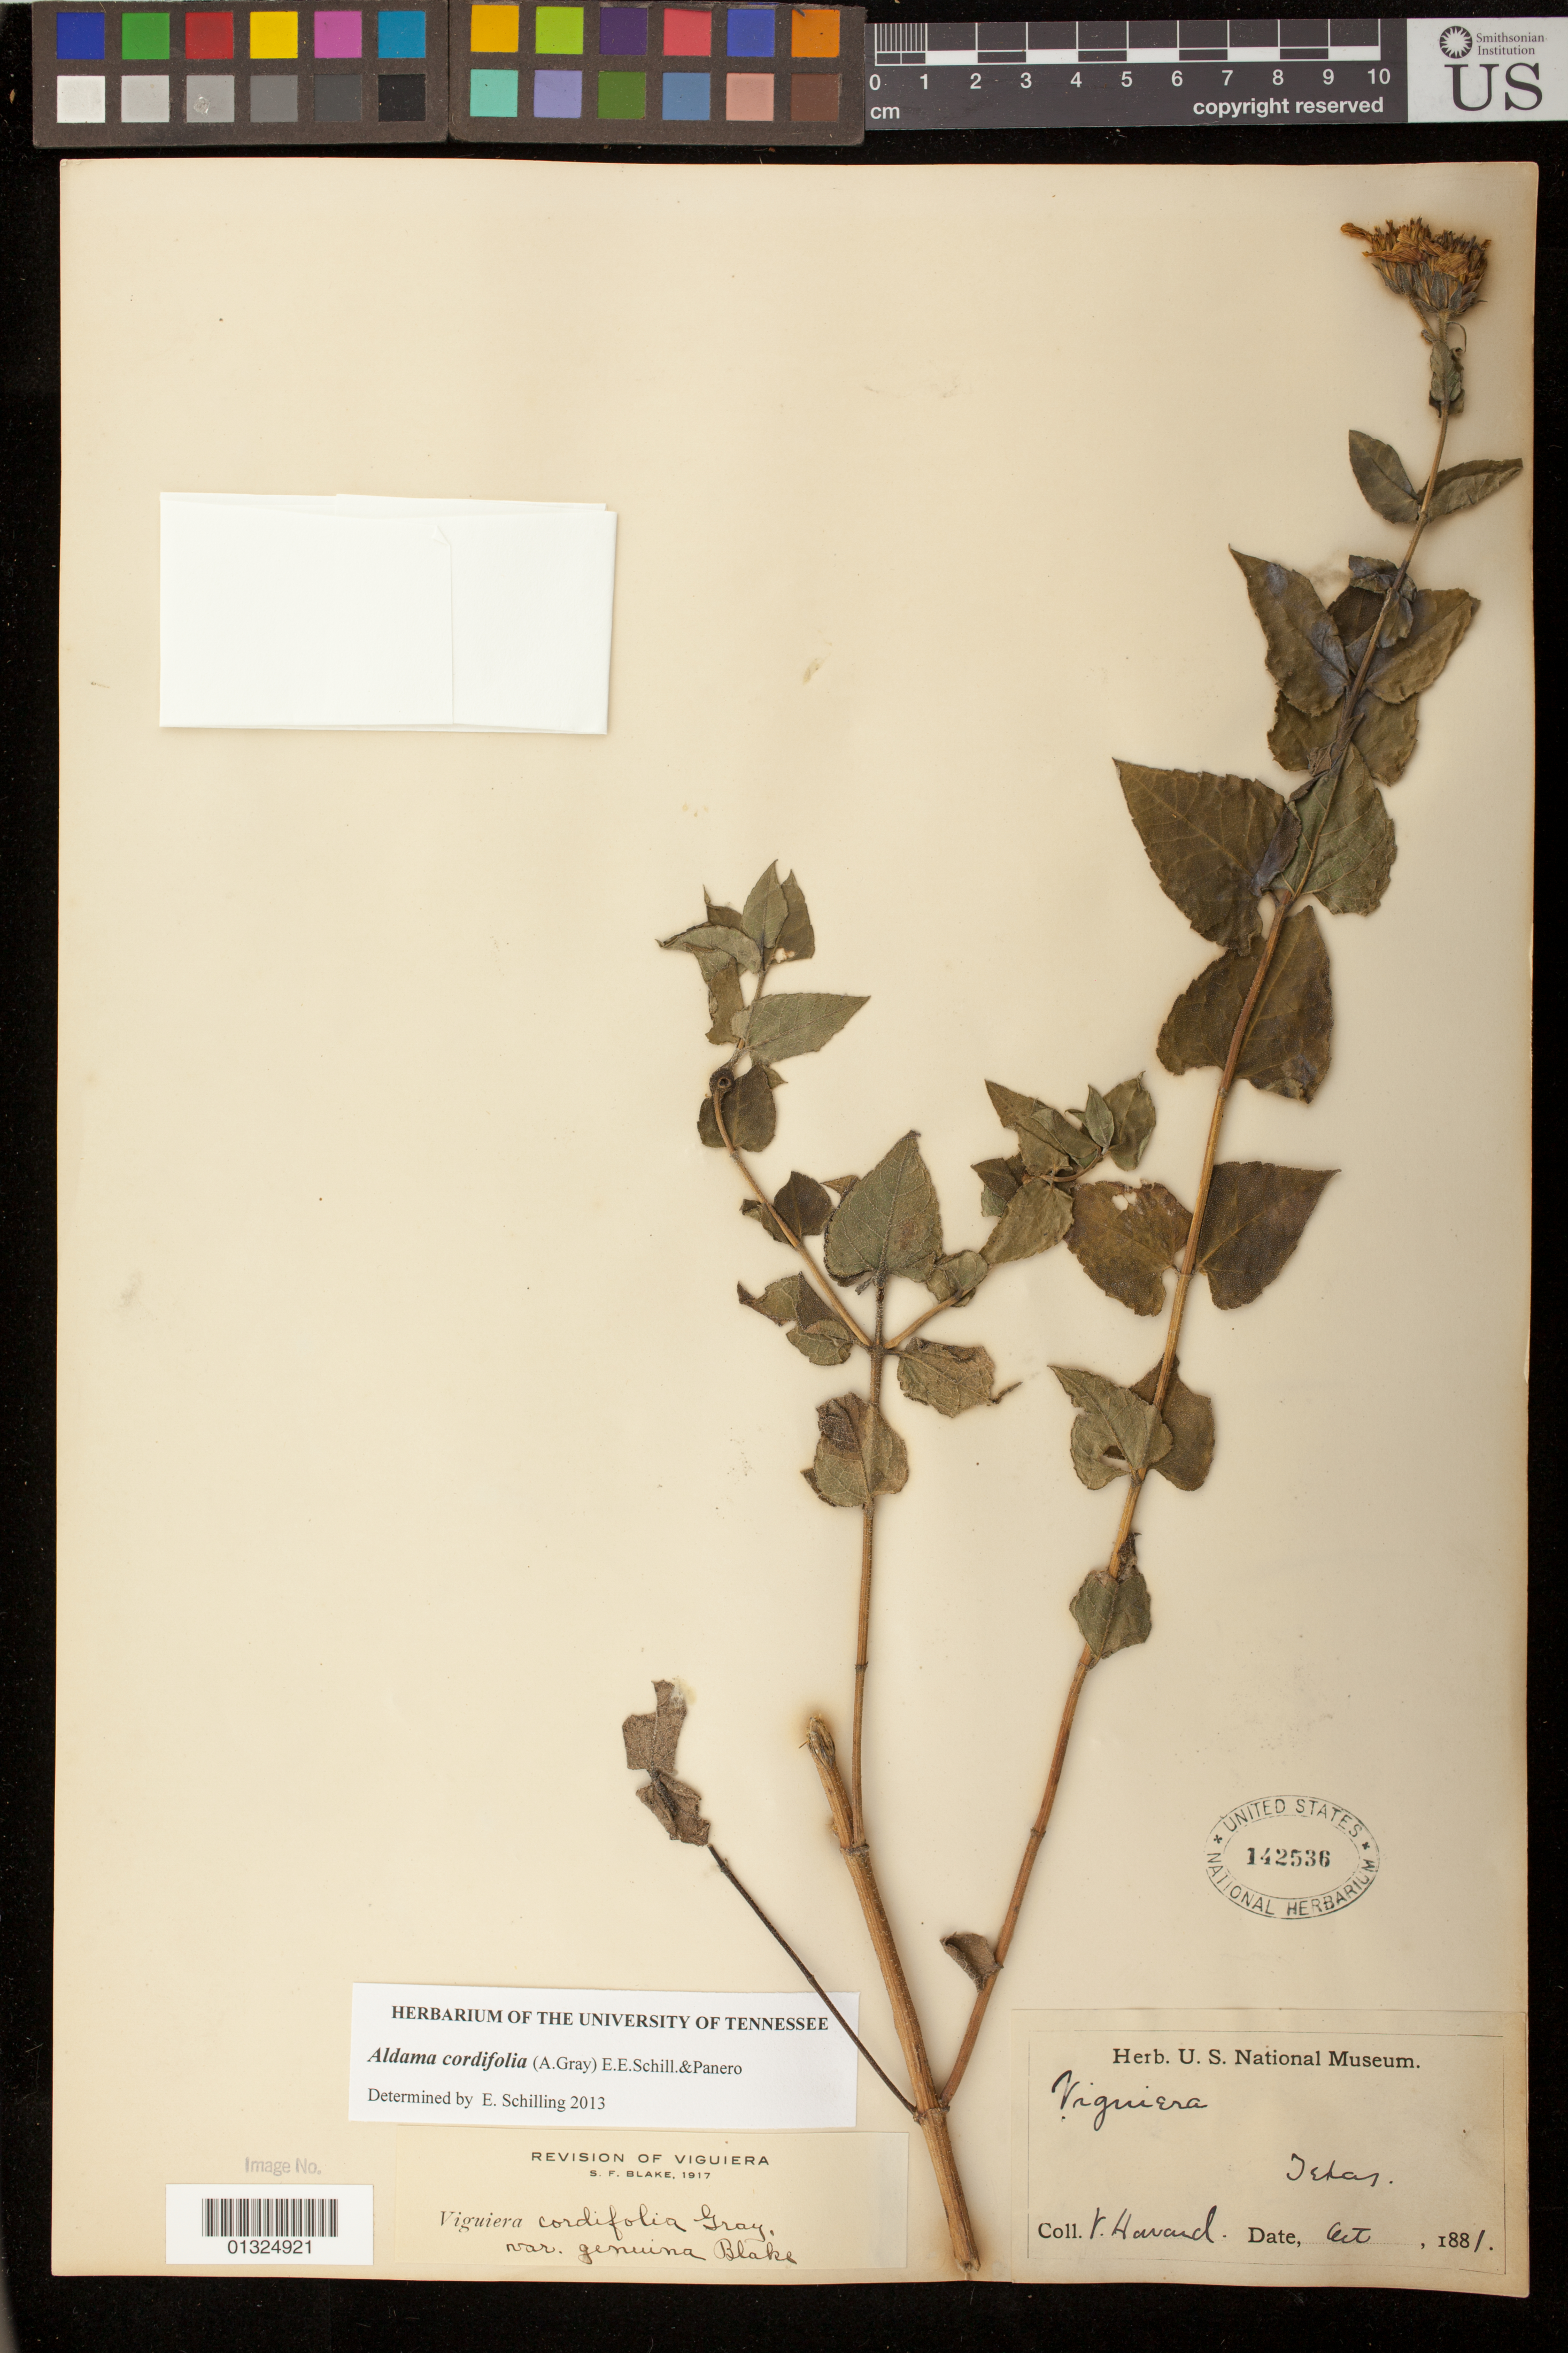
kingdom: Plantae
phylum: Tracheophyta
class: Magnoliopsida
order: Asterales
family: Asteraceae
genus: Aldama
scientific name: Aldama cordifolia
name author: (A. Gray) E.E. Schill. & Panero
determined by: Schilling, E. E.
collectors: V. Havard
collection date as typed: Oct 1881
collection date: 1881-10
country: United States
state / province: Texas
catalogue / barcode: US 142536